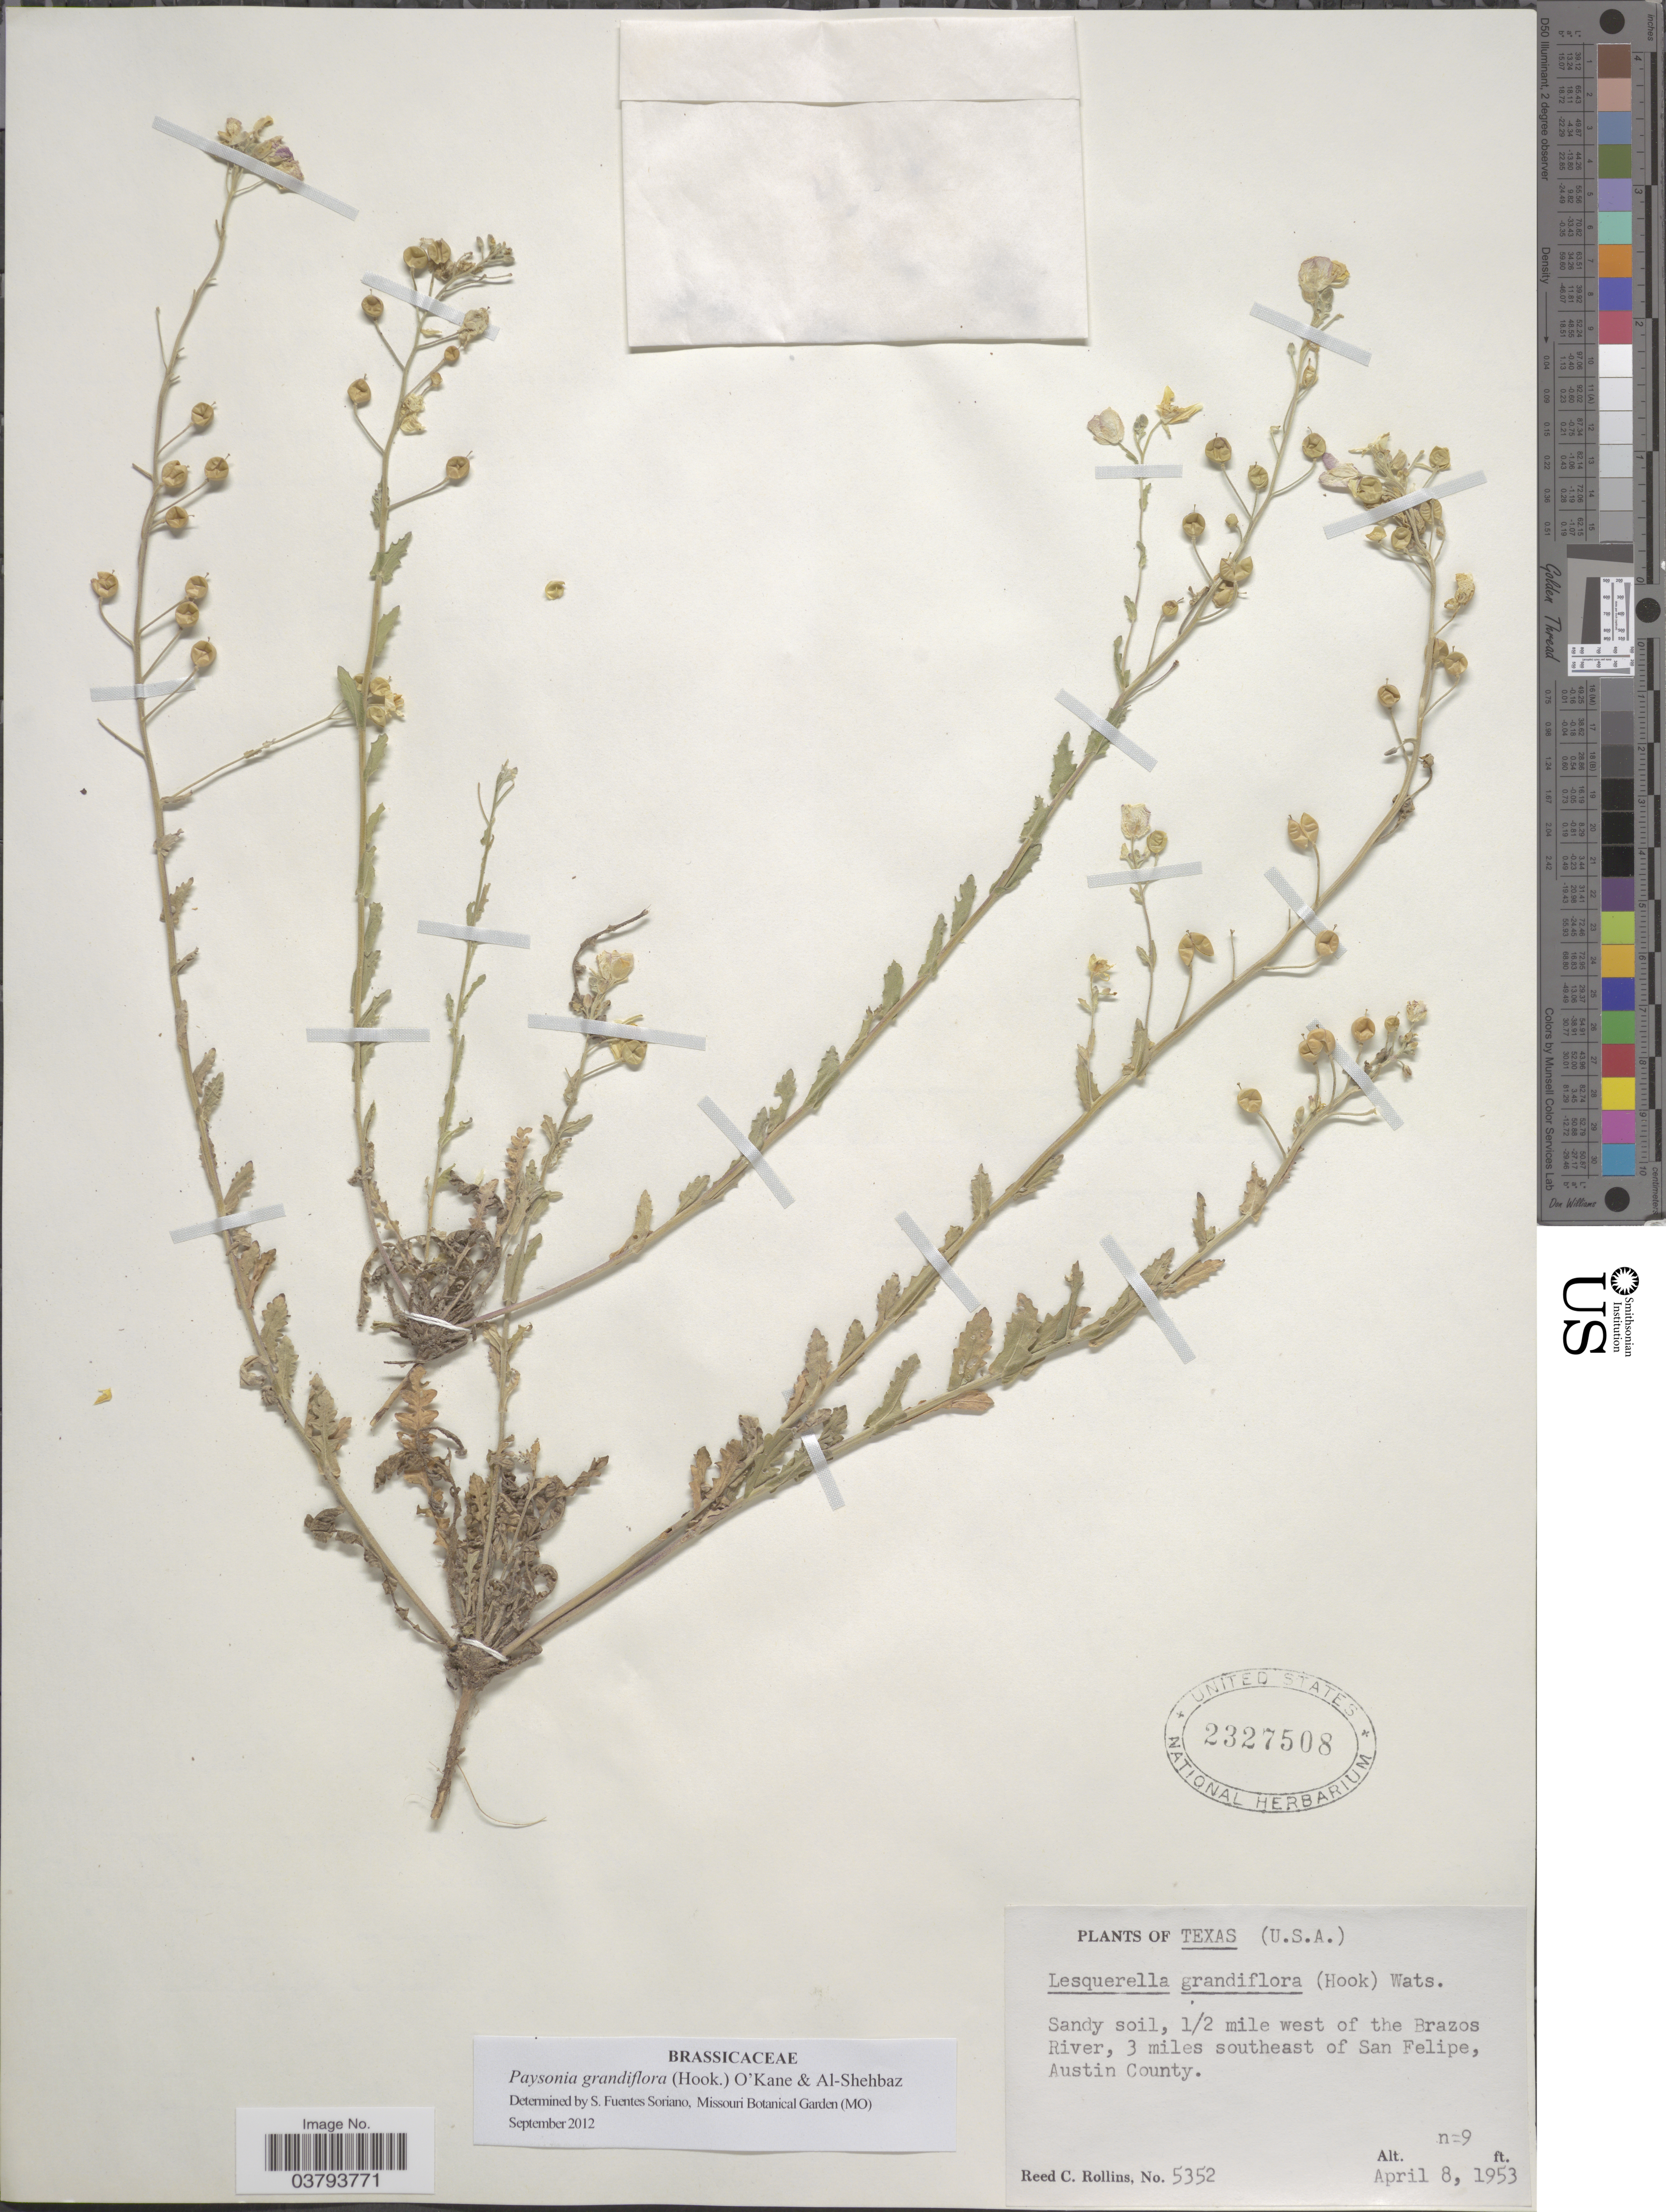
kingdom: Plantae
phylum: Tracheophyta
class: Magnoliopsida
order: Brassicales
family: Brassicaceae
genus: Lesquerella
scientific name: Lesquerella grandiflora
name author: S. Watson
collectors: R. C. Rollins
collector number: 5352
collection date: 1953-04-08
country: United States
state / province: Texas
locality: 1/2 mile west of the Brazos River, 3 miles southeast of San Felipe, Austin County.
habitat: sandy soil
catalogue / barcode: US 2327508